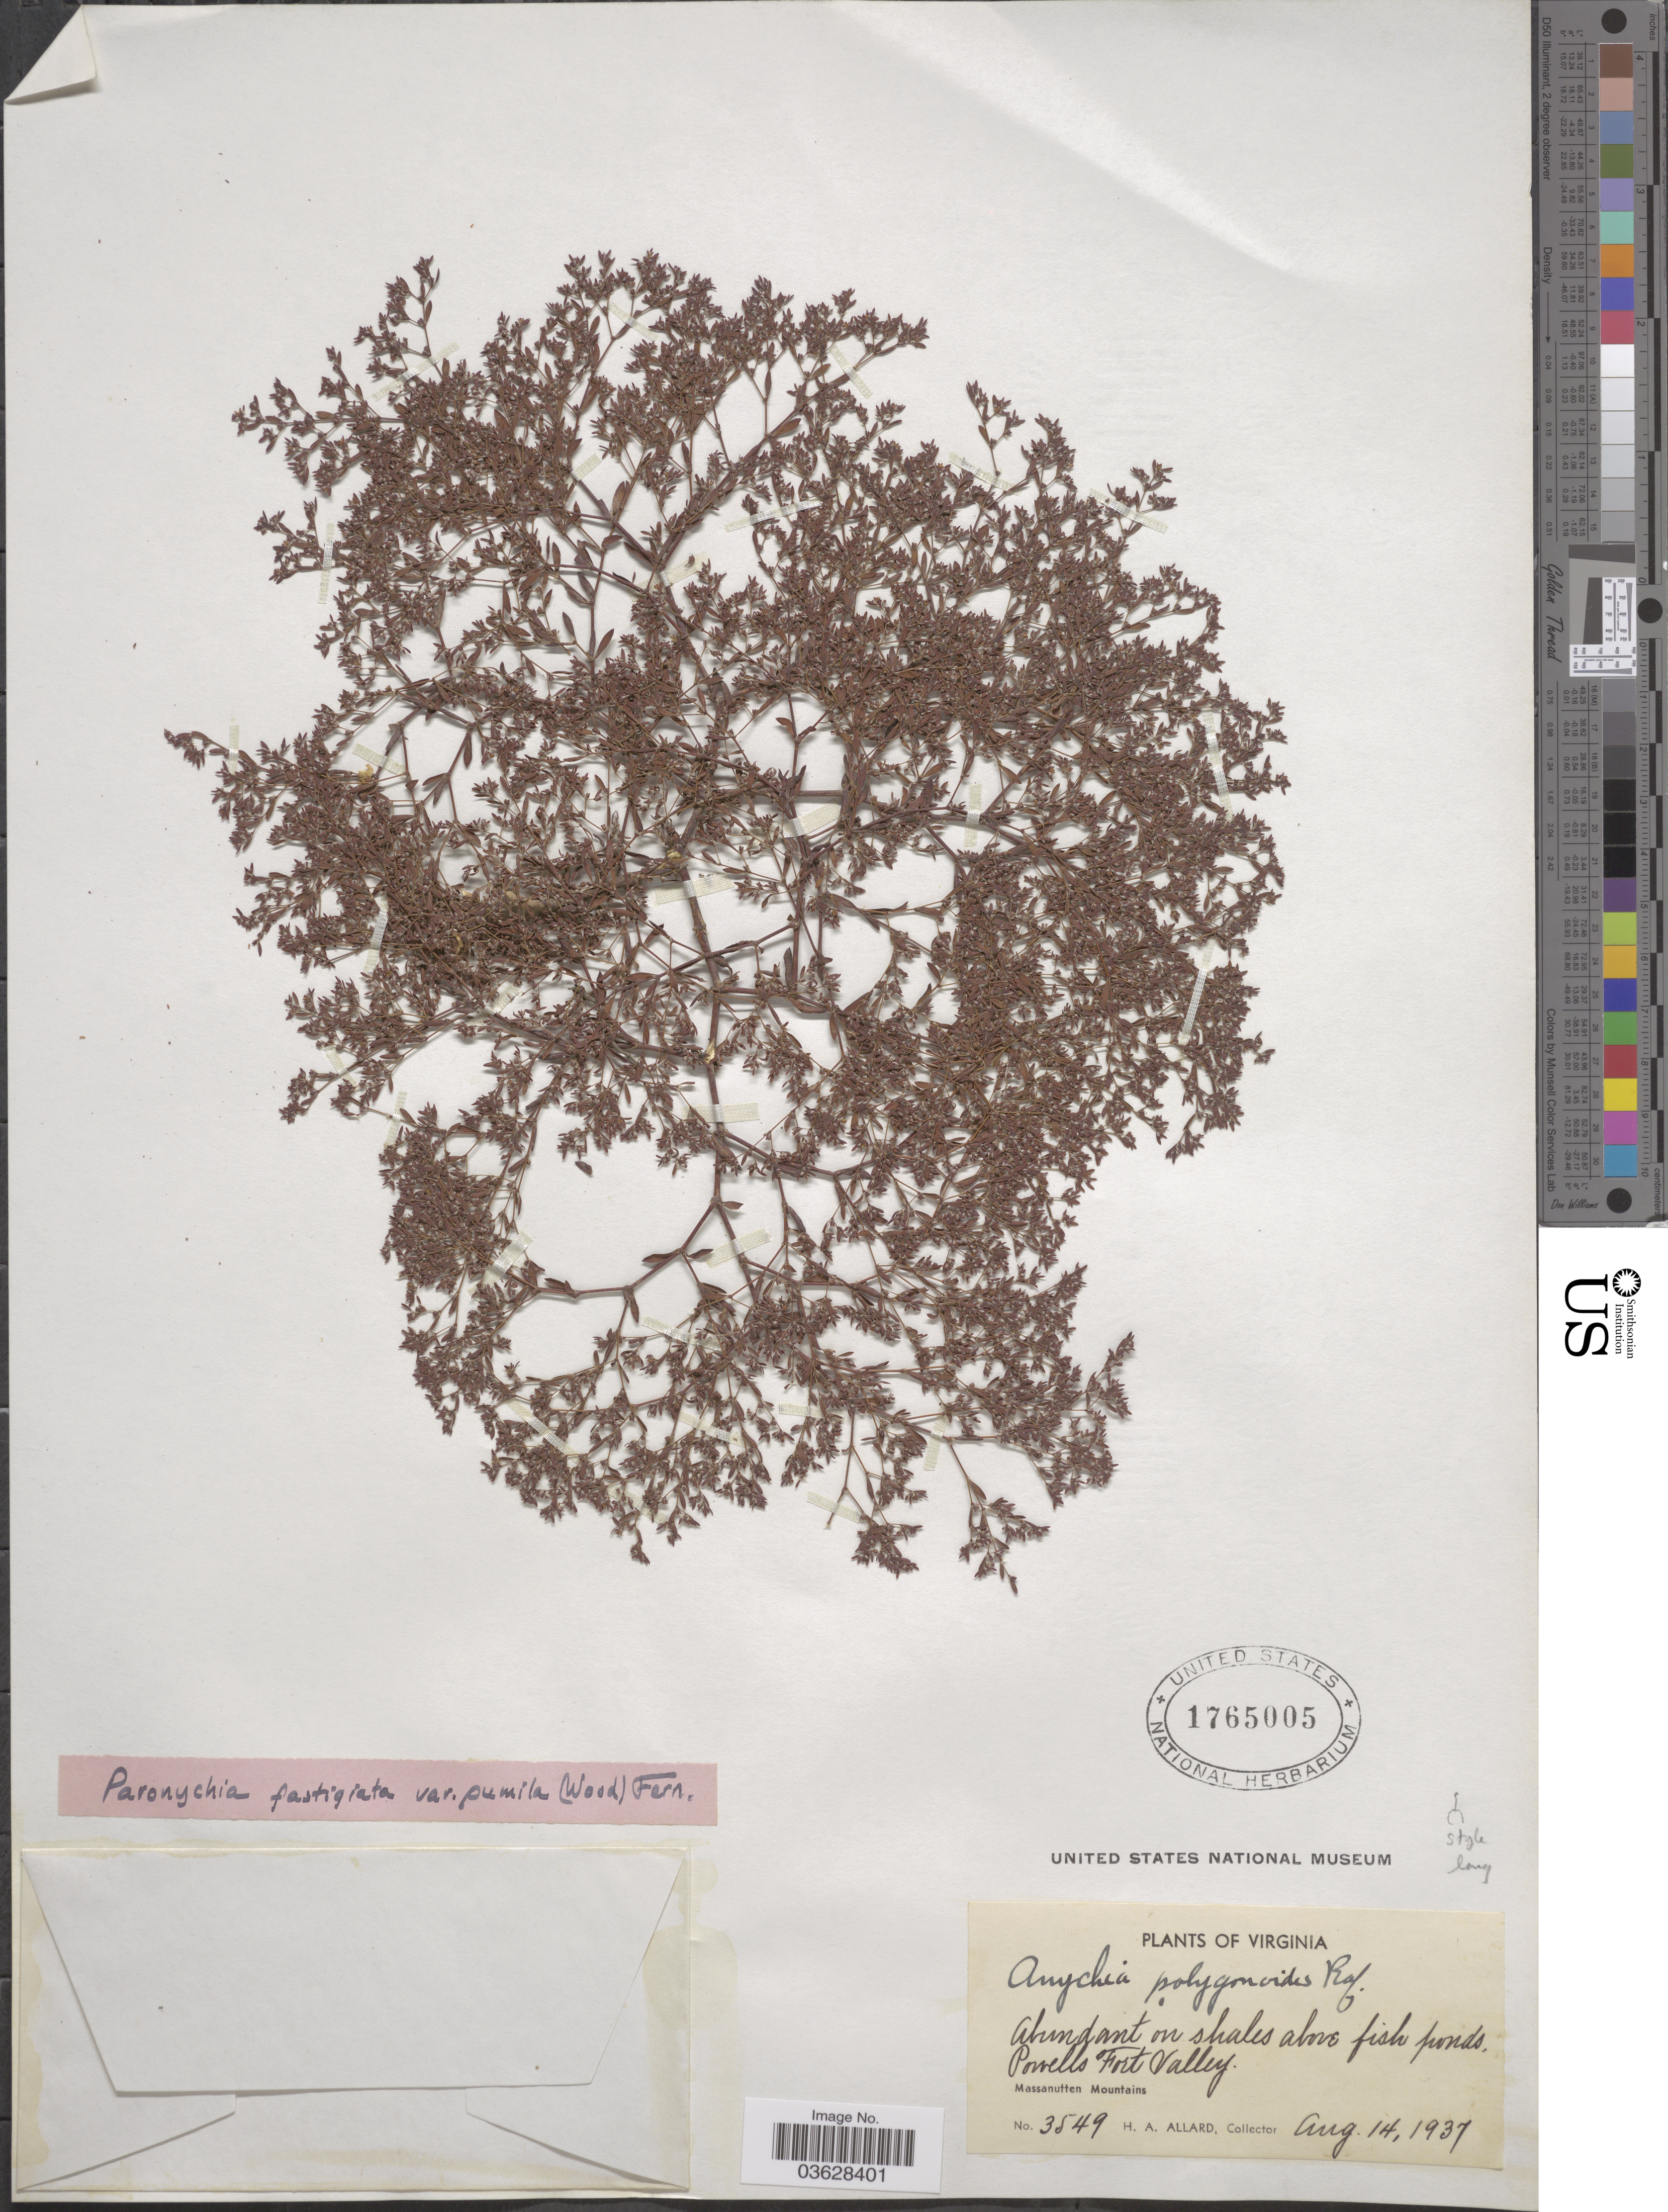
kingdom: Plantae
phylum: Tracheophyta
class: Magnoliopsida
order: Caryophyllales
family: Caryophyllaceae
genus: Paronychia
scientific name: Paronychia fastigiata var. pumila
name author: (Alph. Wood) Fernald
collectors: H. A. Allard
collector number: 3549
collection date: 1937-08-14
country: United States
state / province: Virginia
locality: Above fish ponds, Powells Fort Valley. Massanutten Mountains.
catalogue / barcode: US 1765005